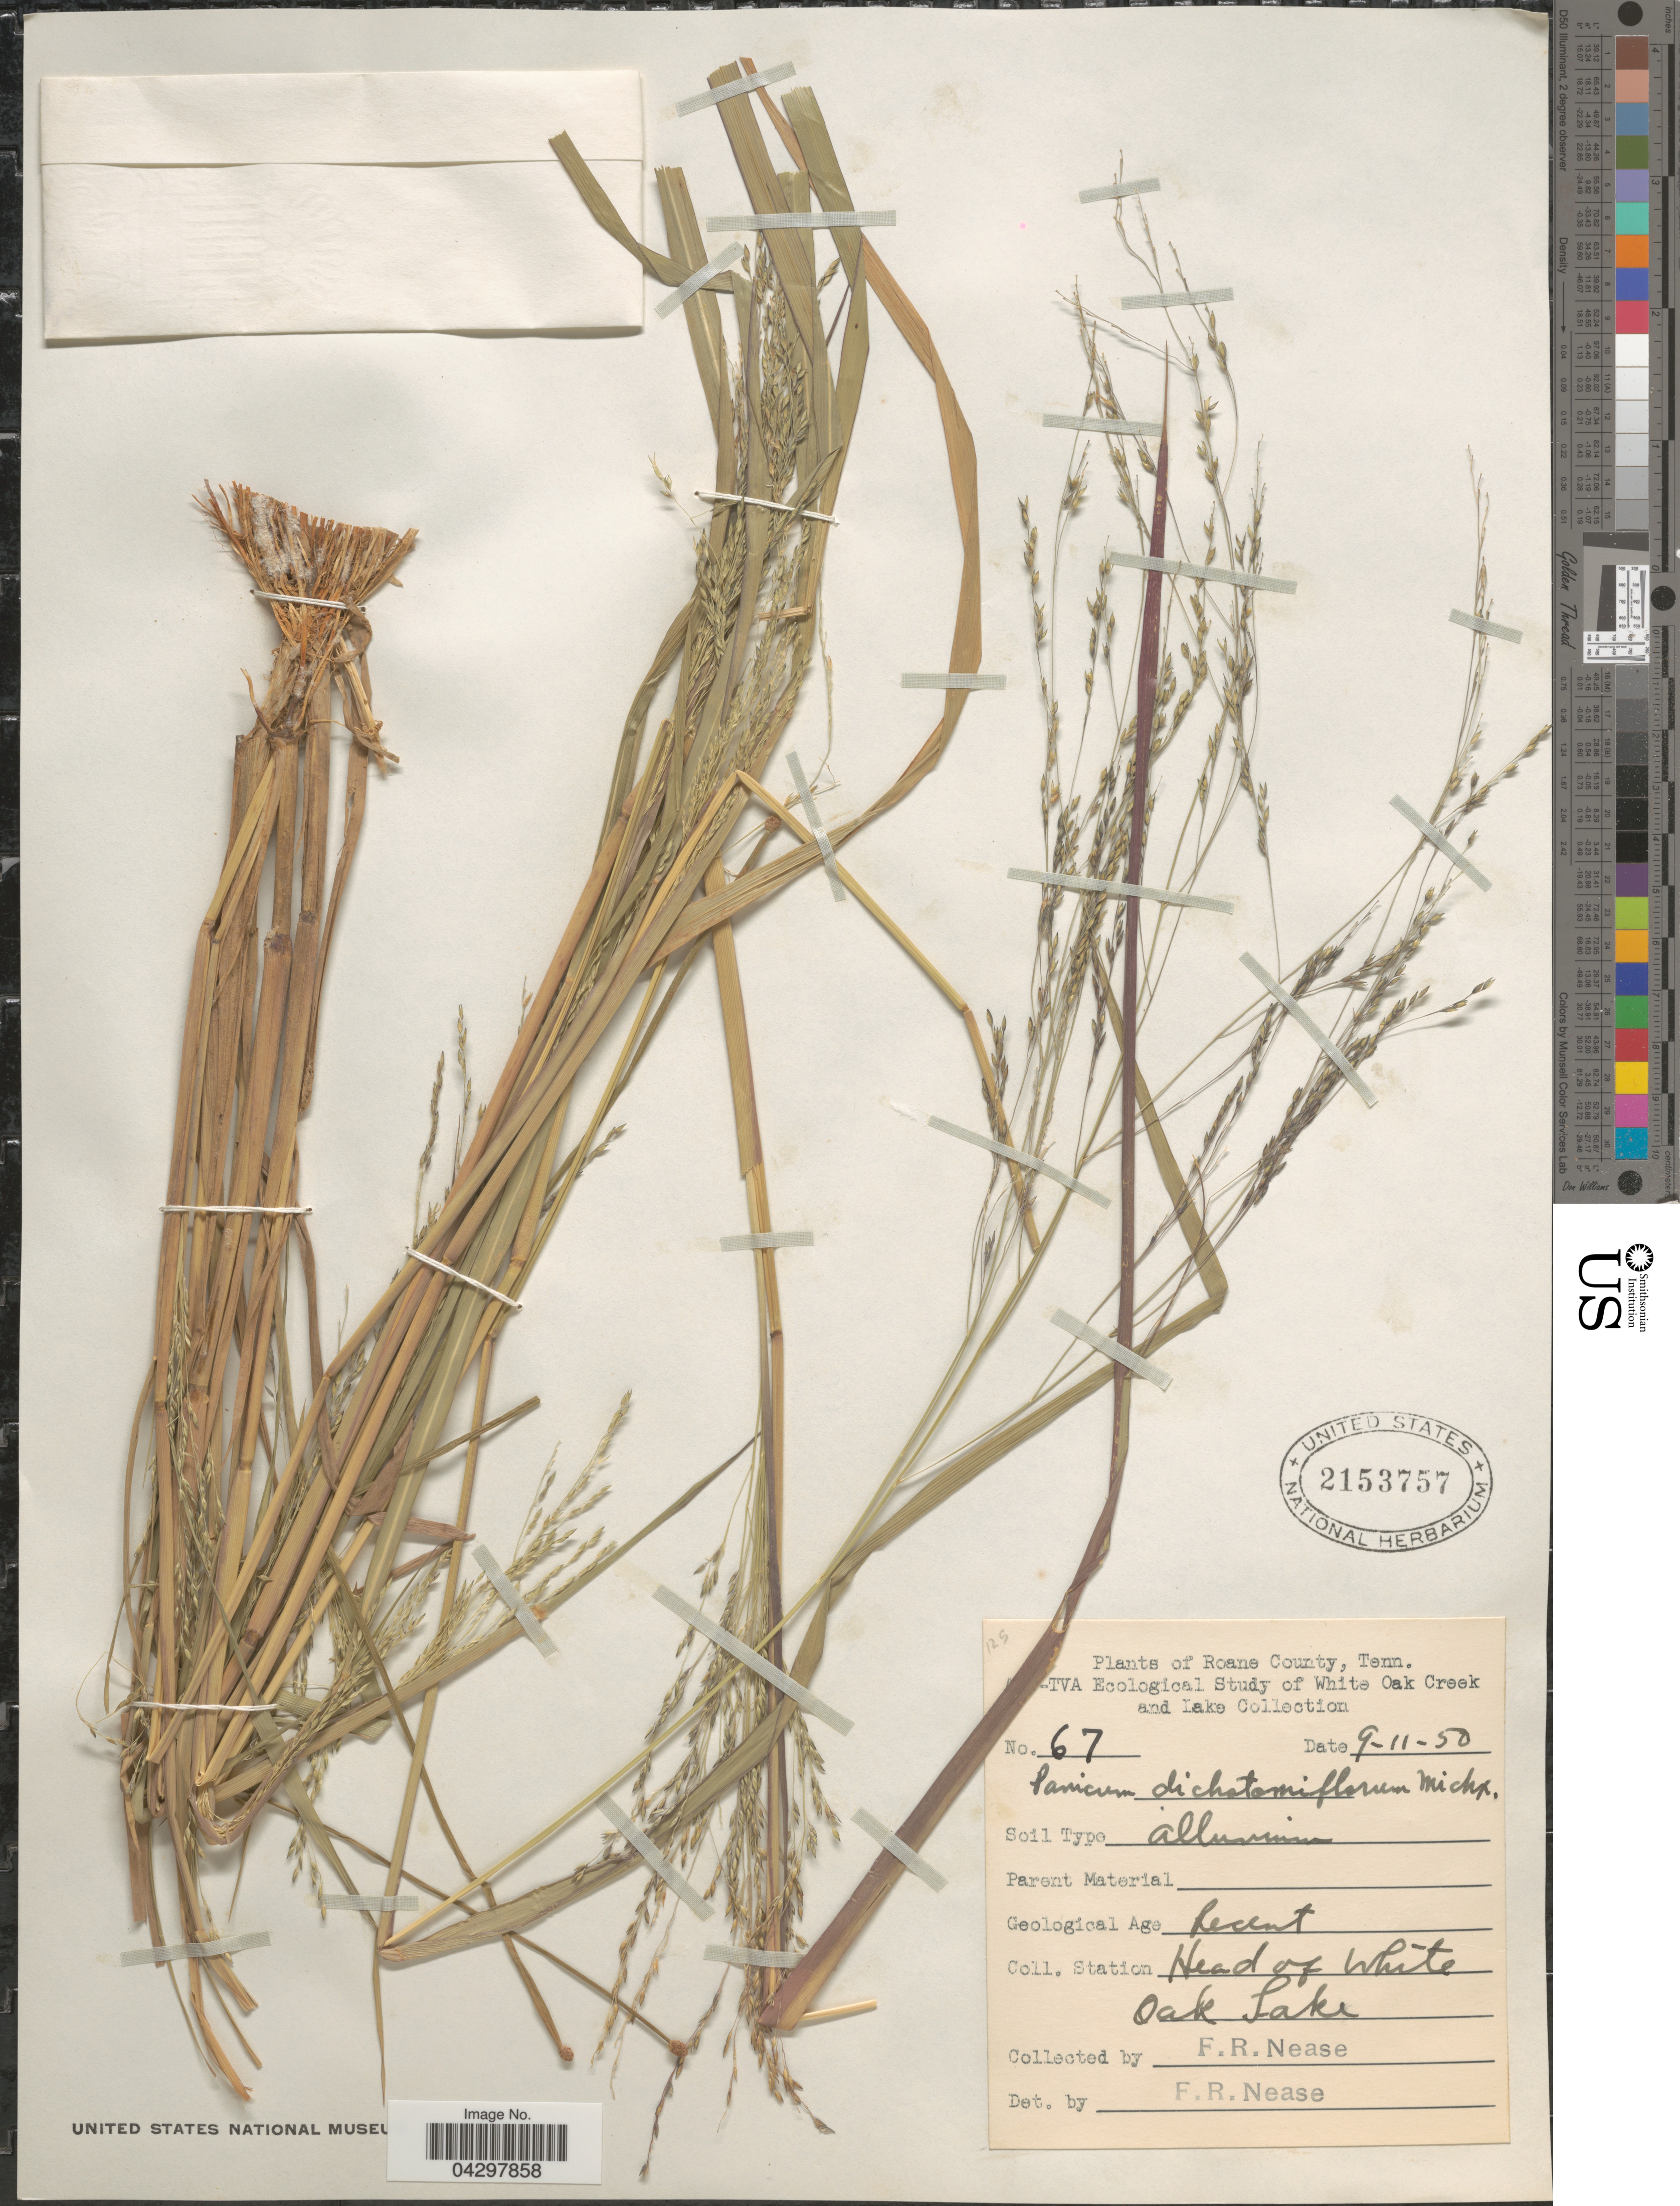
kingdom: Plantae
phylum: Tracheophyta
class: Liliopsida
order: Poales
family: Poaceae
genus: Panicum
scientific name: Panicum dichotomiflorum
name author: Michx.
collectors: F. Nease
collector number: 67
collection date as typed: Transcribed d/m/y: 11/9/50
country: United States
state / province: Tennessee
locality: Roane County. Head of White Oak Lake.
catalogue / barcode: US 2153757